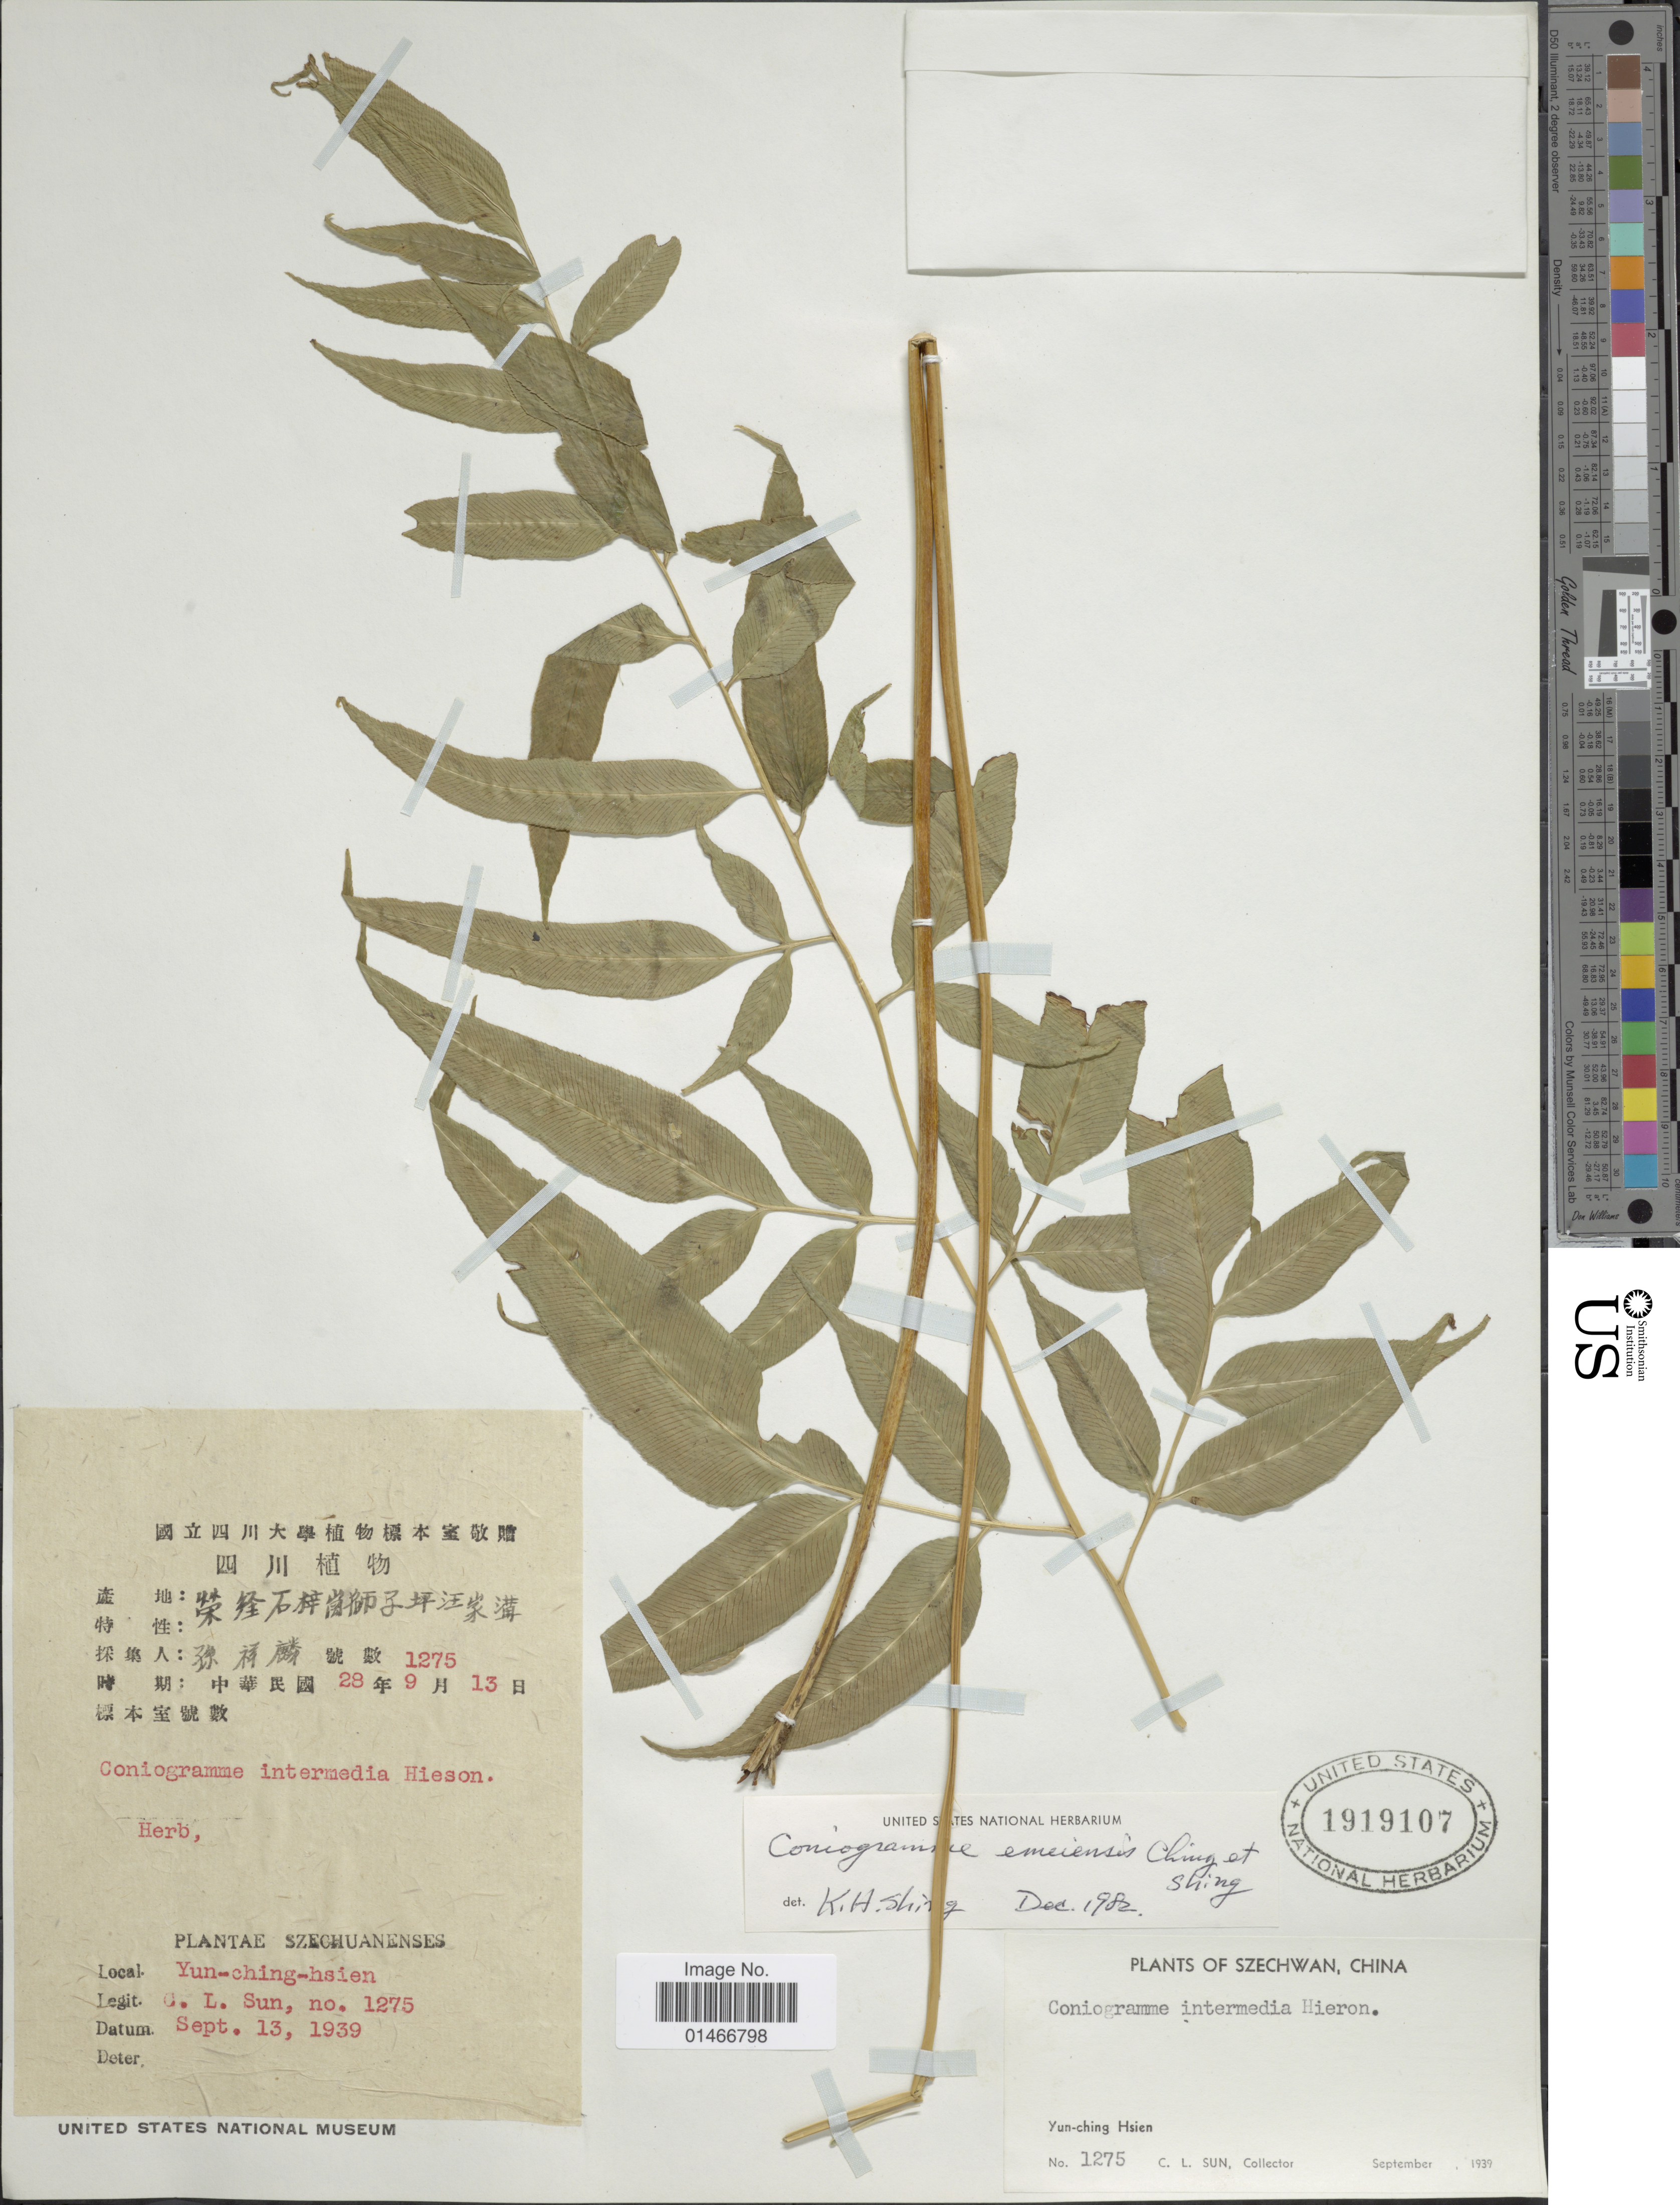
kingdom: Plantae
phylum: Tracheophyta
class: Polypodiopsida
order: Polypodiales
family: Pteridaceae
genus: Coniogramme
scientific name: Coniogramme emeiensis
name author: Ching & K.H. Shing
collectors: C. Sun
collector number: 1275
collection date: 1939-09-13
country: China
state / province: Sichuan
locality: Szechwan. Yun-ching Hsien.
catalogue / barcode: US 1919107